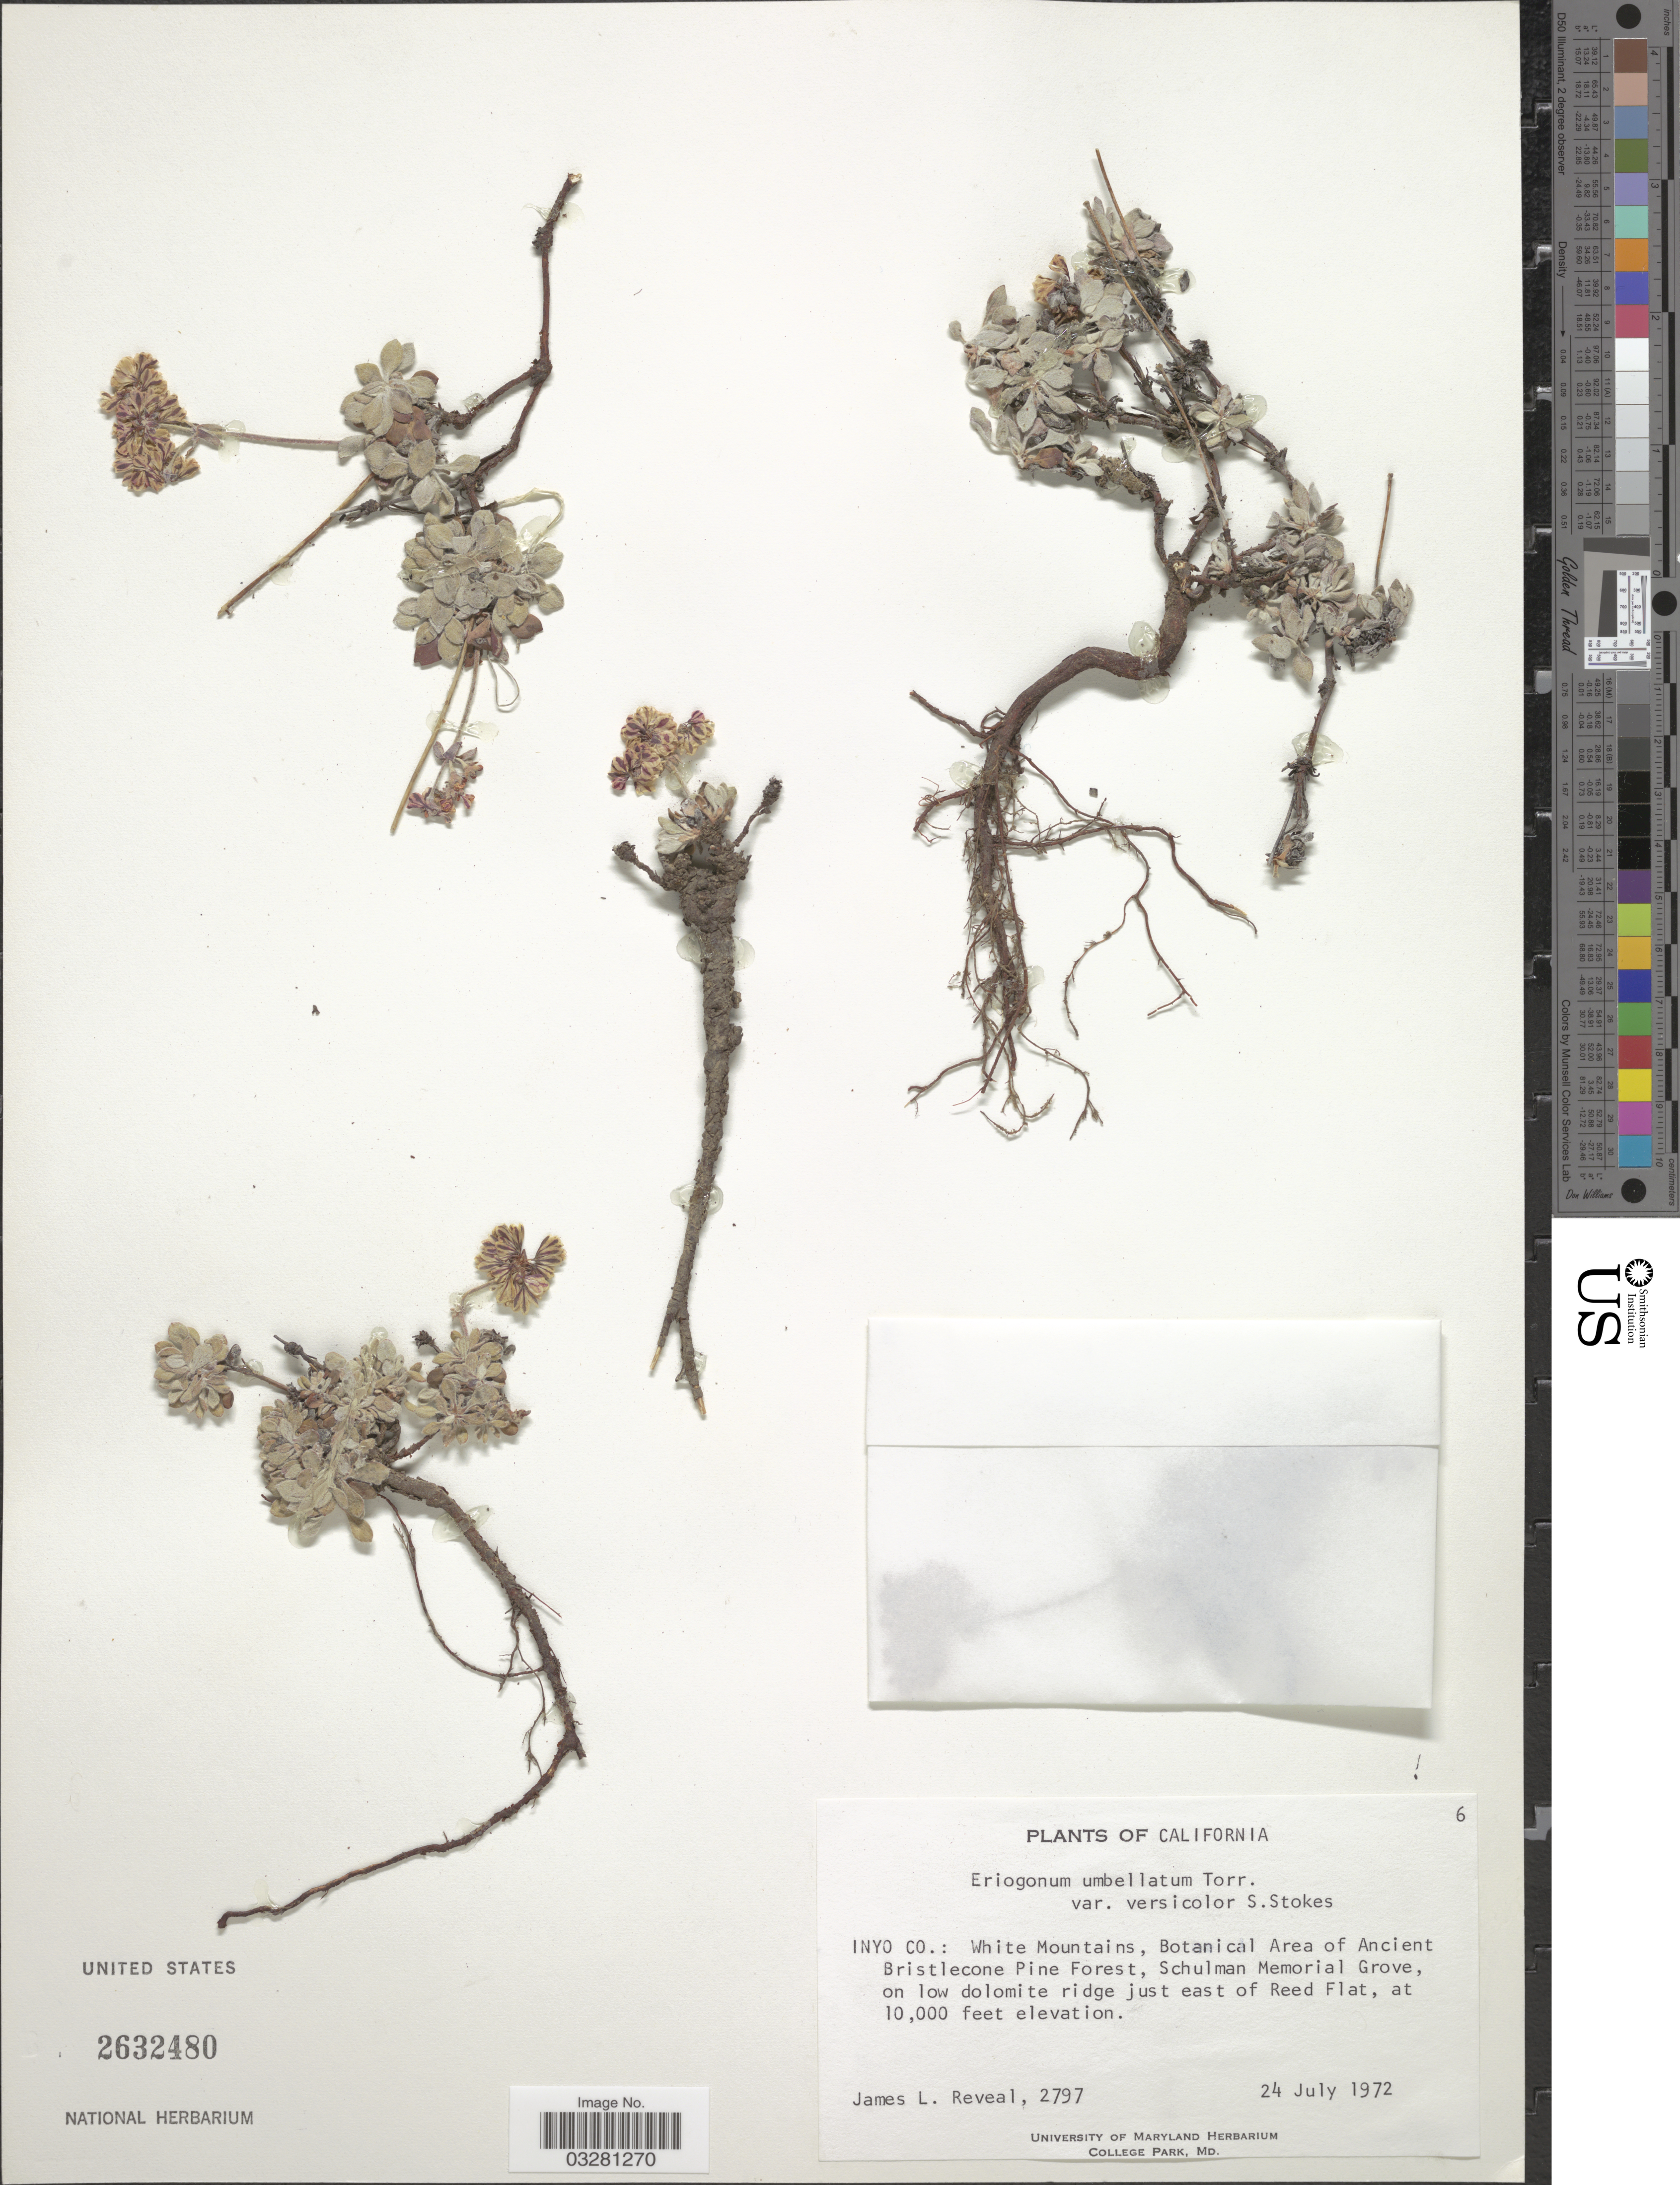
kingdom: Plantae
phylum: Tracheophyta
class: Magnoliopsida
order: Caryophyllales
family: Polygonaceae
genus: Eriogonum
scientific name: Eriogonum umbellatum var. umbellatum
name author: Torr.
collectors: J. L. Reveal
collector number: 2797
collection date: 1972-07-24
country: United States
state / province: California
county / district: Inyo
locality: Inyo Co.: White Mountains, Botanical Area of Ancient Bristlecone Pine Forest, Schulman Memorial Grove, on low dolomite ridge just east of Reed Flat.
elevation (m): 3048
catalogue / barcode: US 2632480